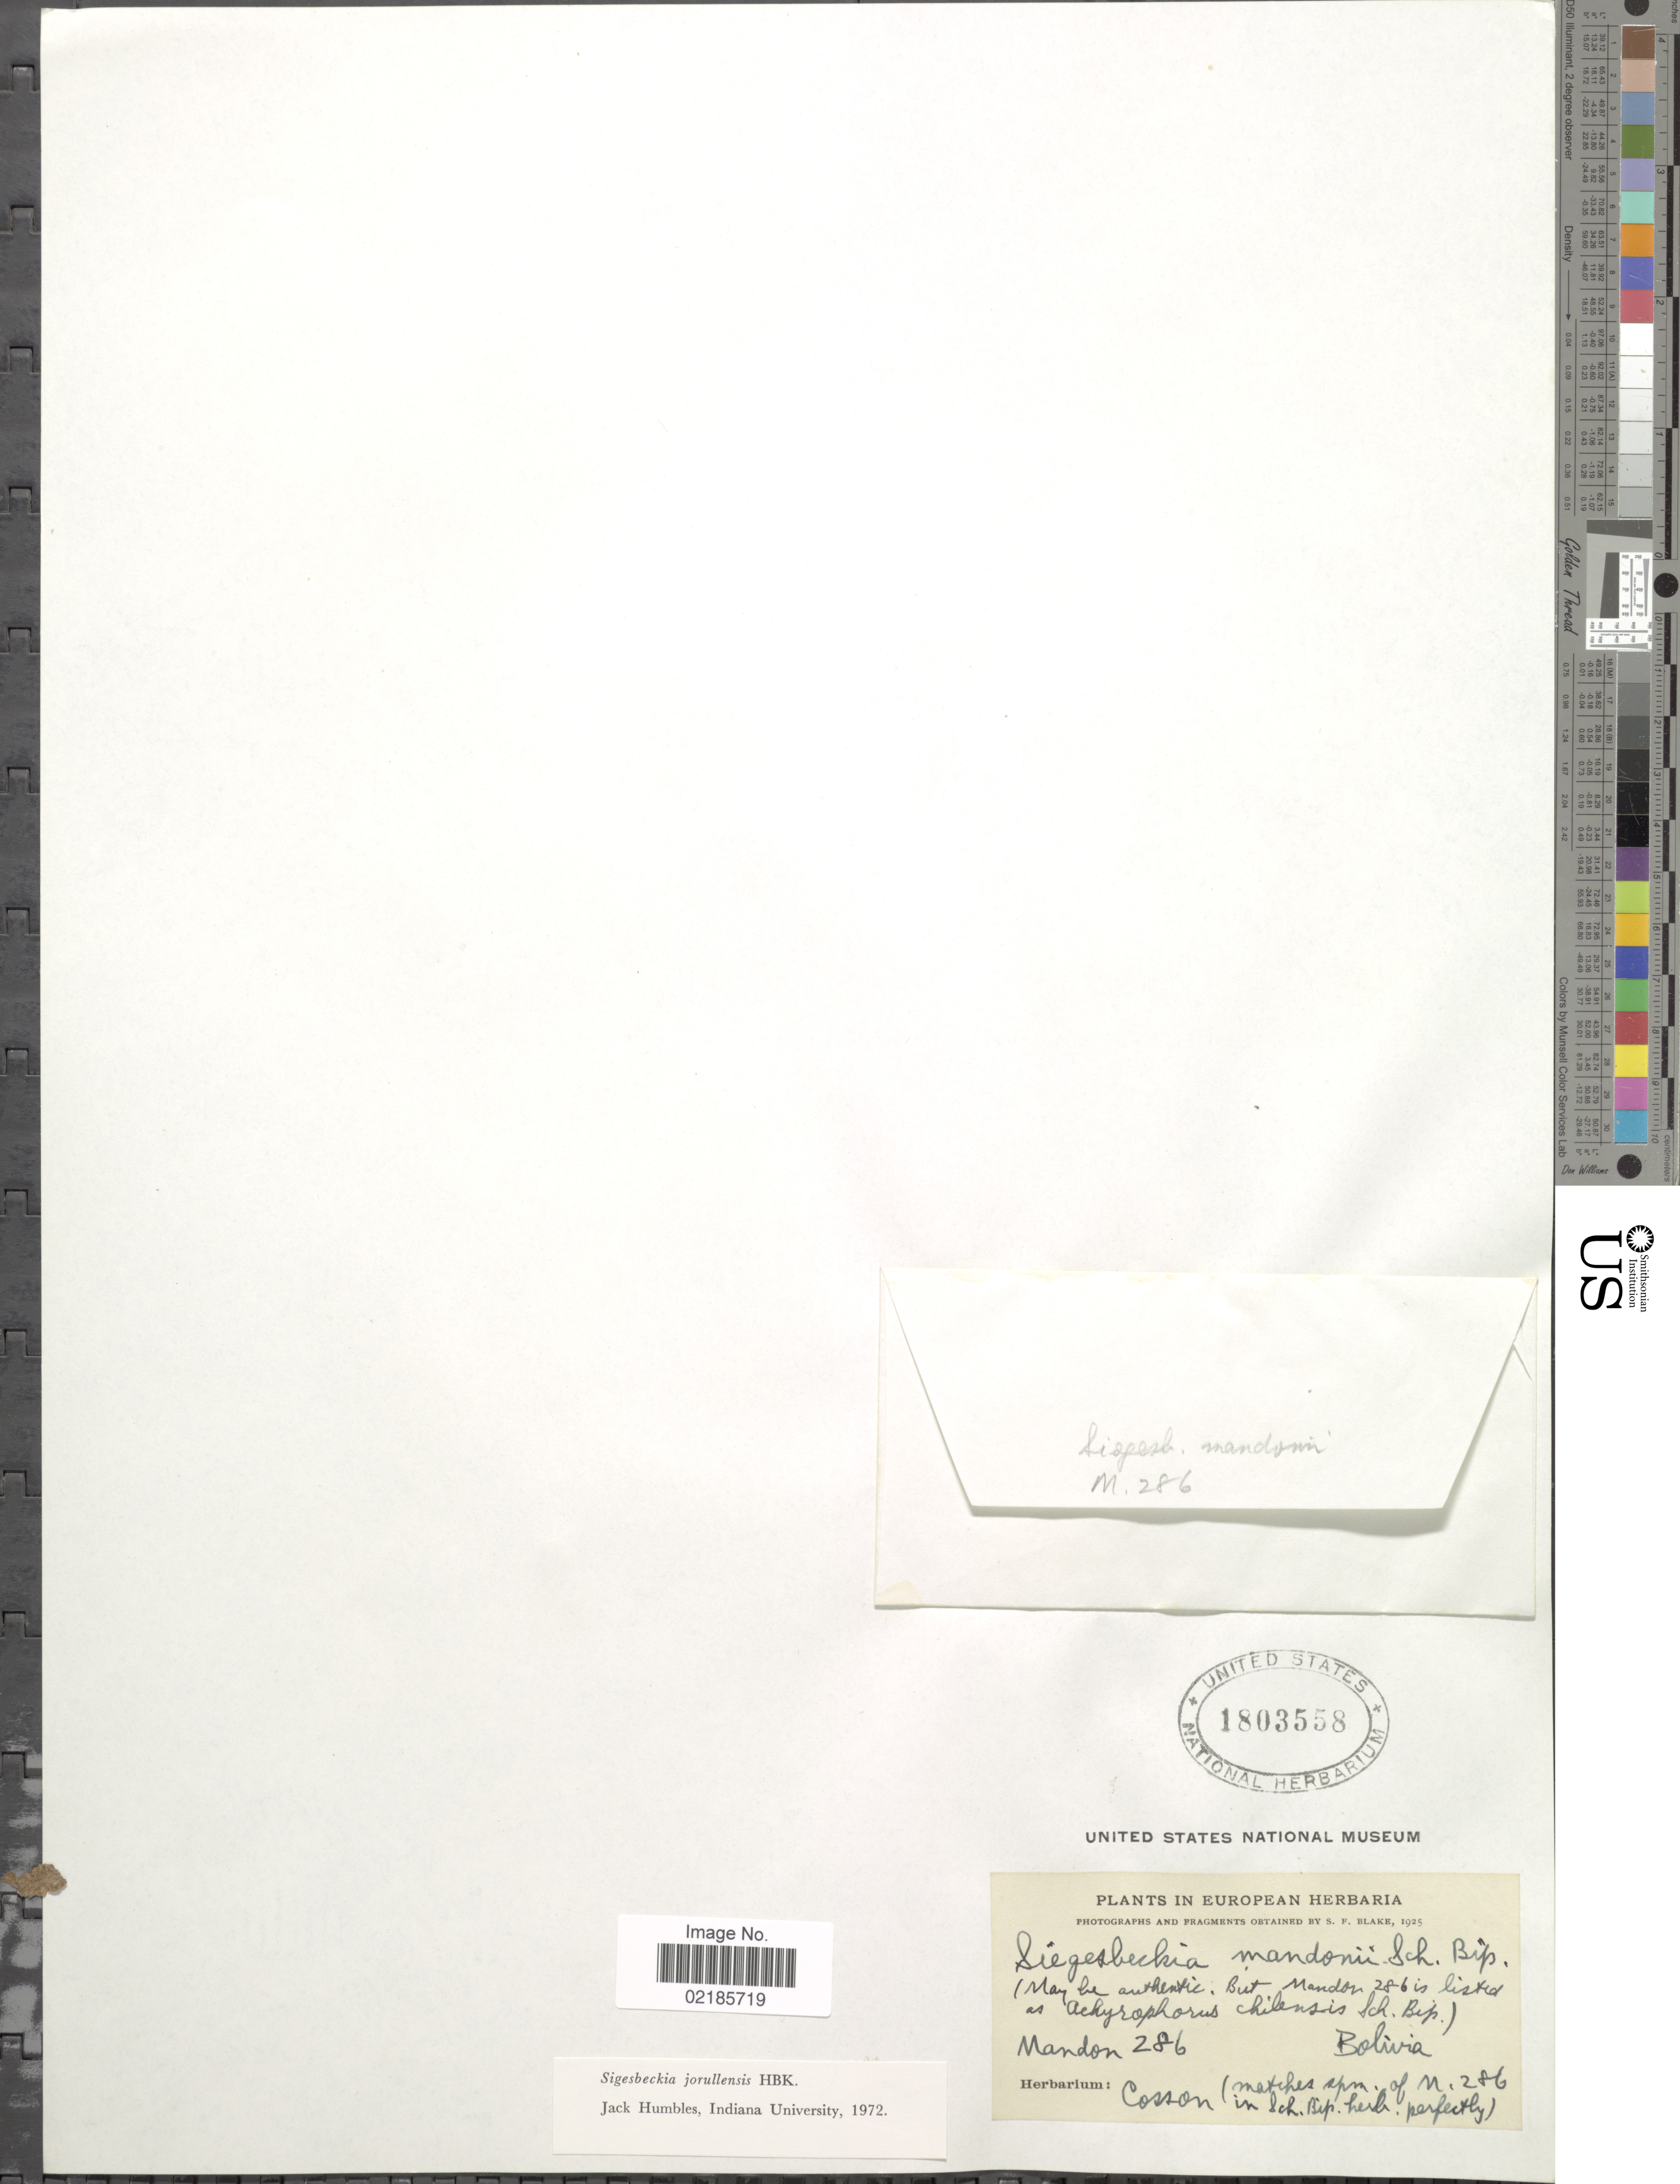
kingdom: Plantae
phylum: Tracheophyta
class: Magnoliopsida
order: Asterales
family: Asteraceae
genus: Sigesbeckia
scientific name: Sigesbeckia jorullensis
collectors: G. Mandon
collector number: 286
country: Bolivia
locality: European Herbaria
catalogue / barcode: US 1803558